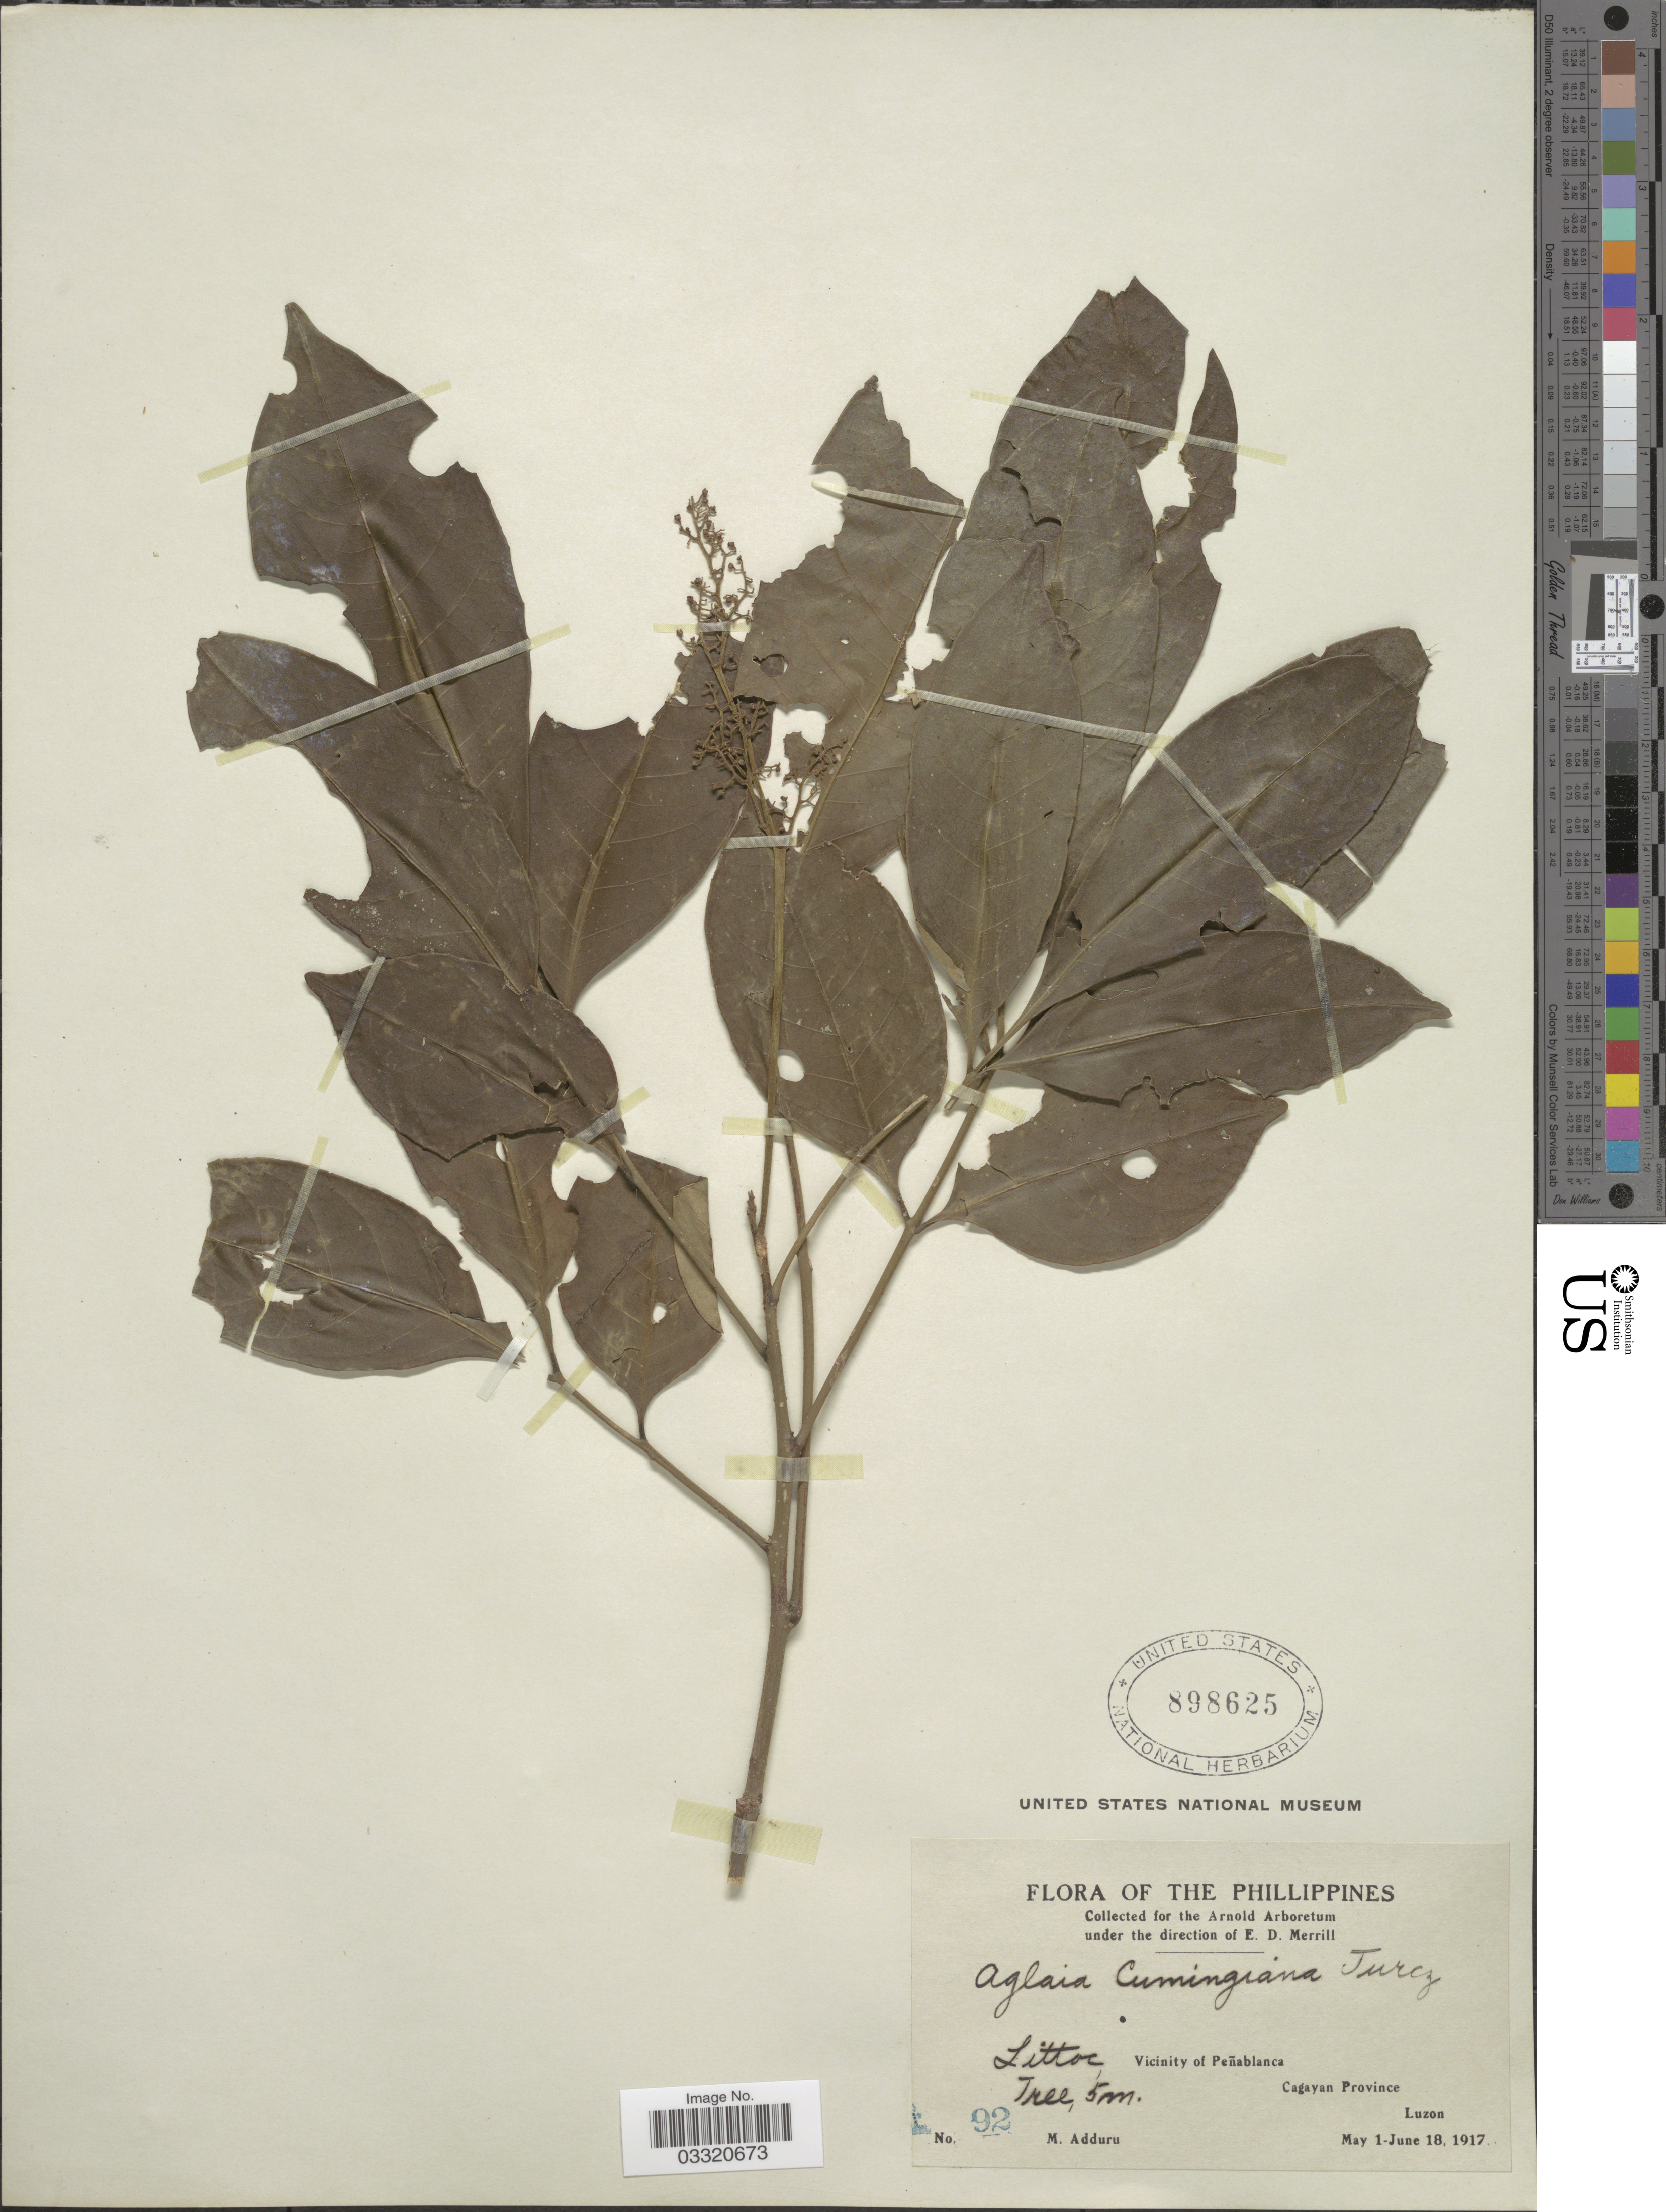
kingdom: Plantae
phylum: Tracheophyta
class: Magnoliopsida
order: Sapindales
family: Meliaceae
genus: Aglaia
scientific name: Aglaia cumingiana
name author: Turcz.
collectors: M. Adduru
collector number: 92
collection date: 1917-05-01/1917-06-18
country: Philippines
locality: Littoc, Vicinity of Peñablanca. Cagayan Province, Luzon.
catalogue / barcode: US 898625